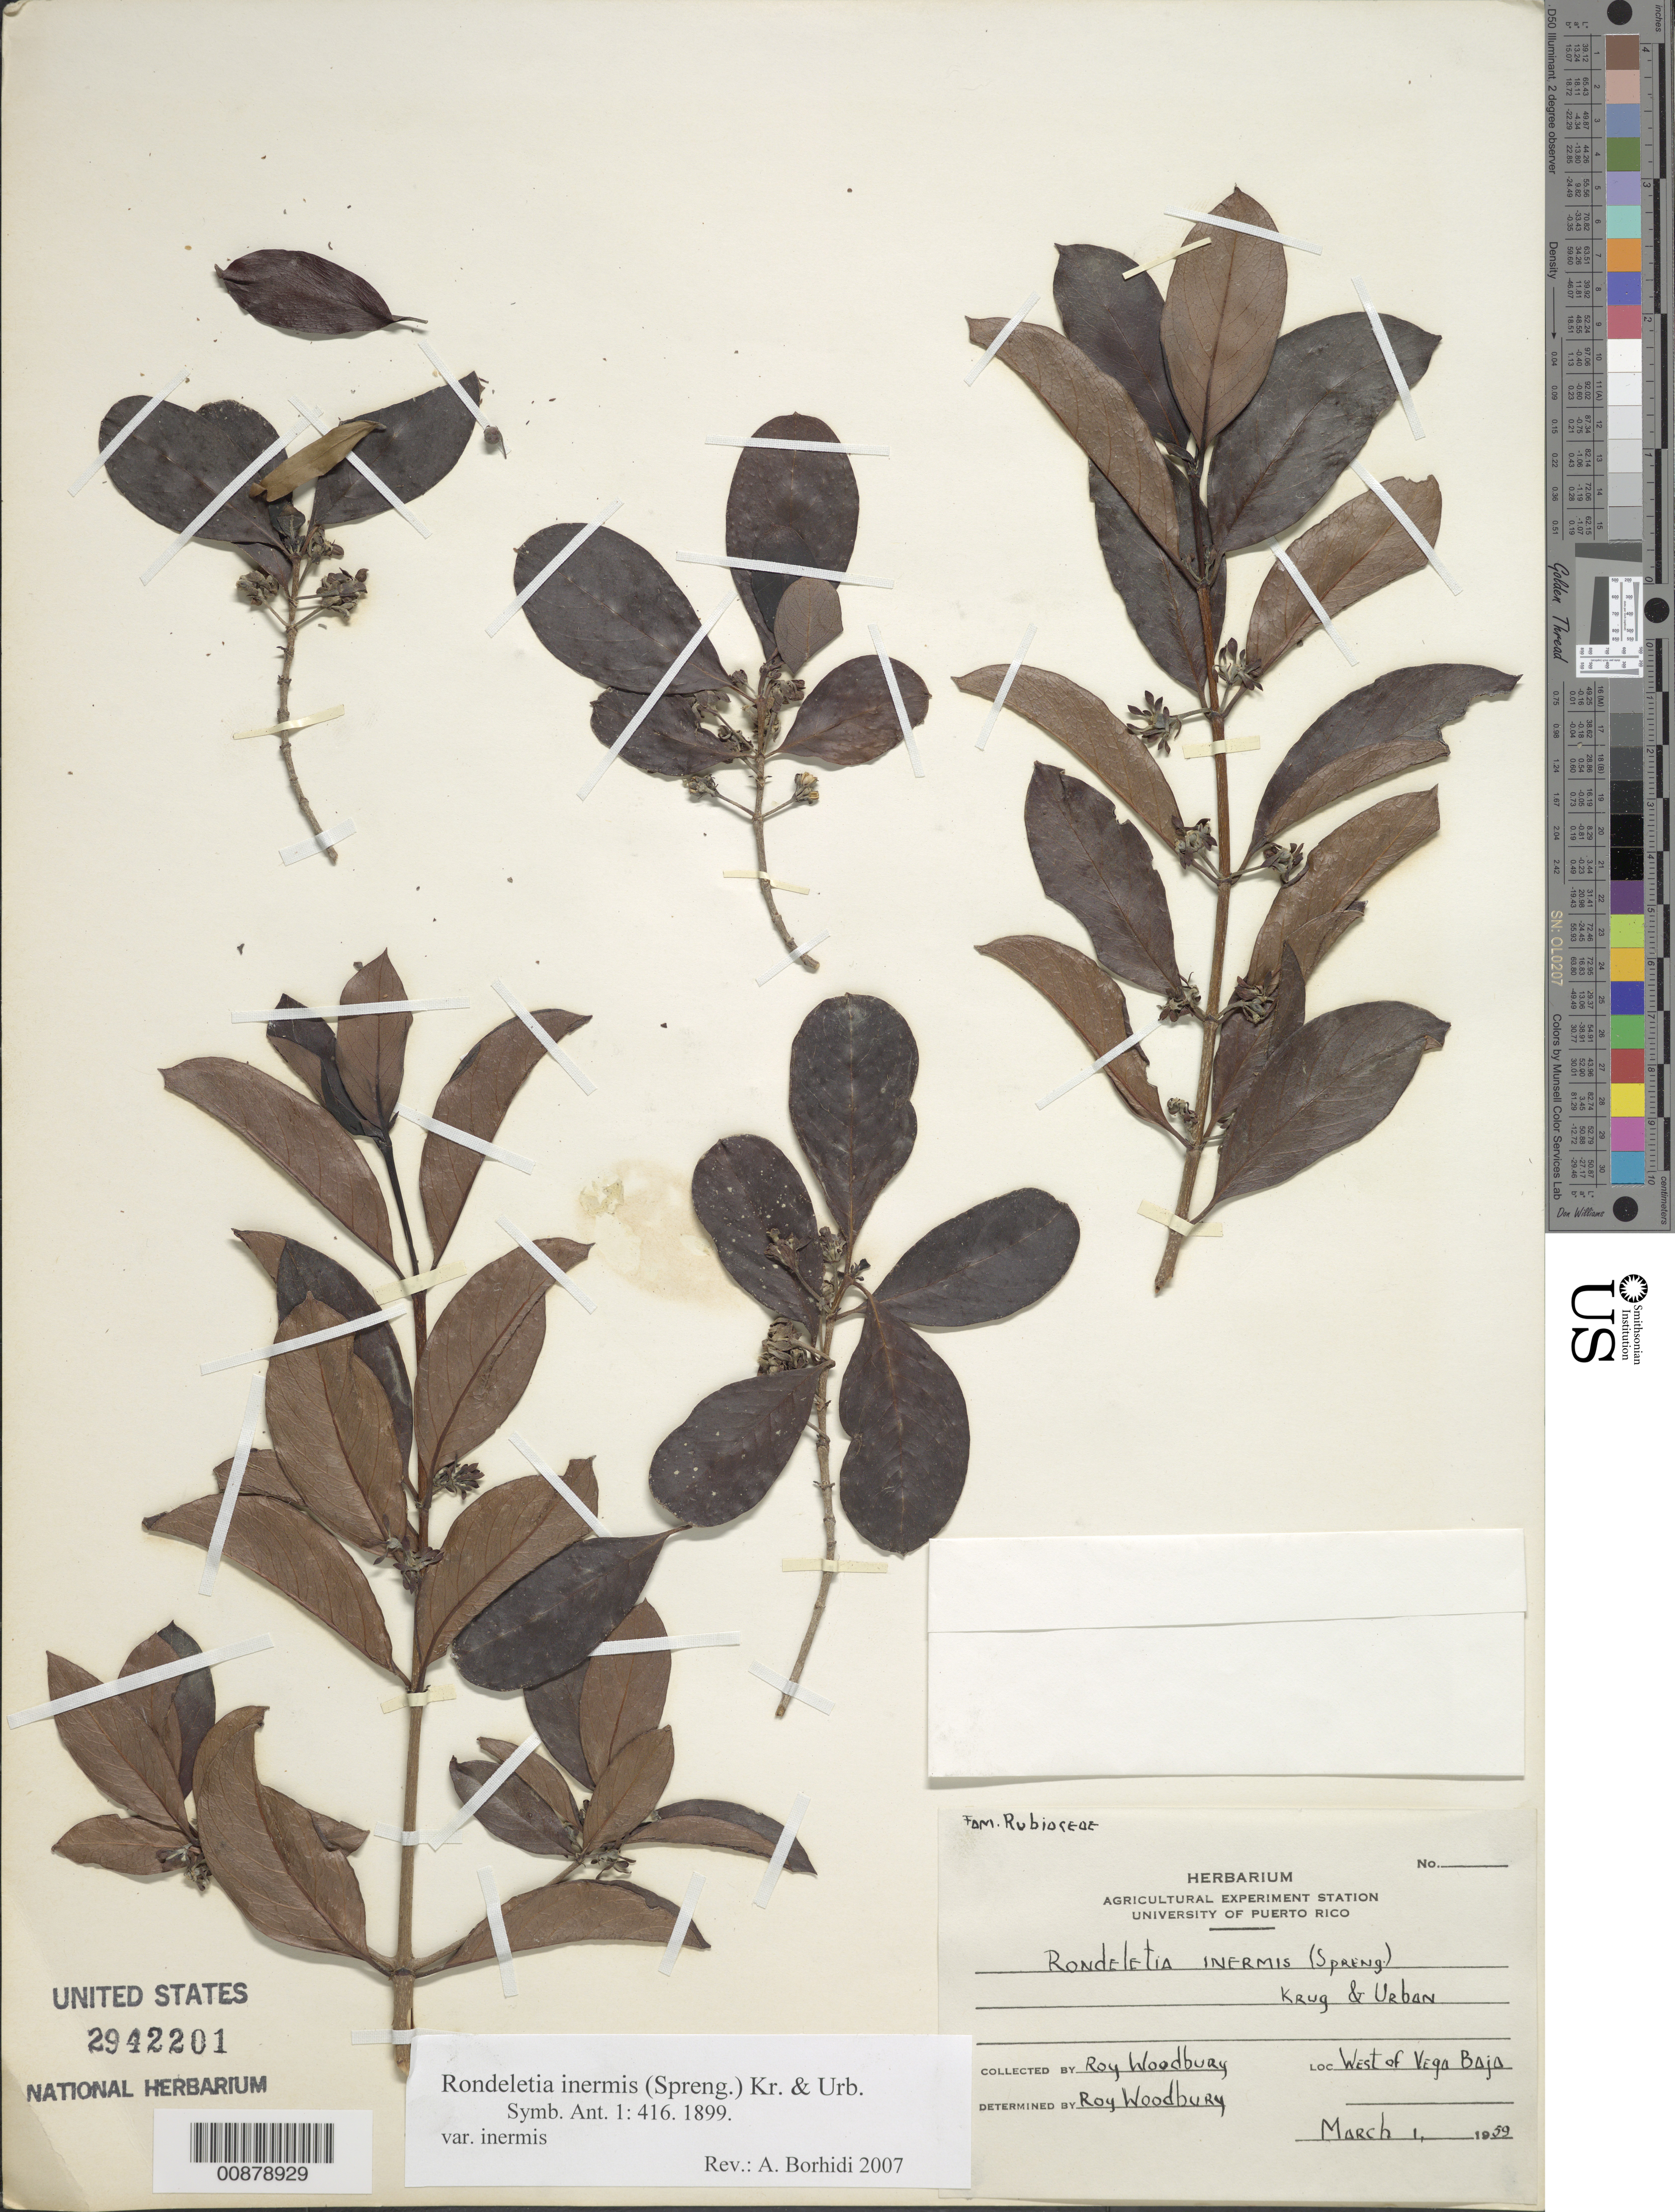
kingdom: Plantae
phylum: Tracheophyta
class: Magnoliopsida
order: Gentianales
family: Rubiaceae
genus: Rondeletia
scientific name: Rondeletia inermis var. inermis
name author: (Spreng.) Krug & Urb.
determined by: Borhidi, Attila L.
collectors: R. O. Woodbury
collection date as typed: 01 Mar 1959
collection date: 1959-03-01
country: Puerto Rico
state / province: Vega Baja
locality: West of Vega Baja.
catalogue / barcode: US 2942201